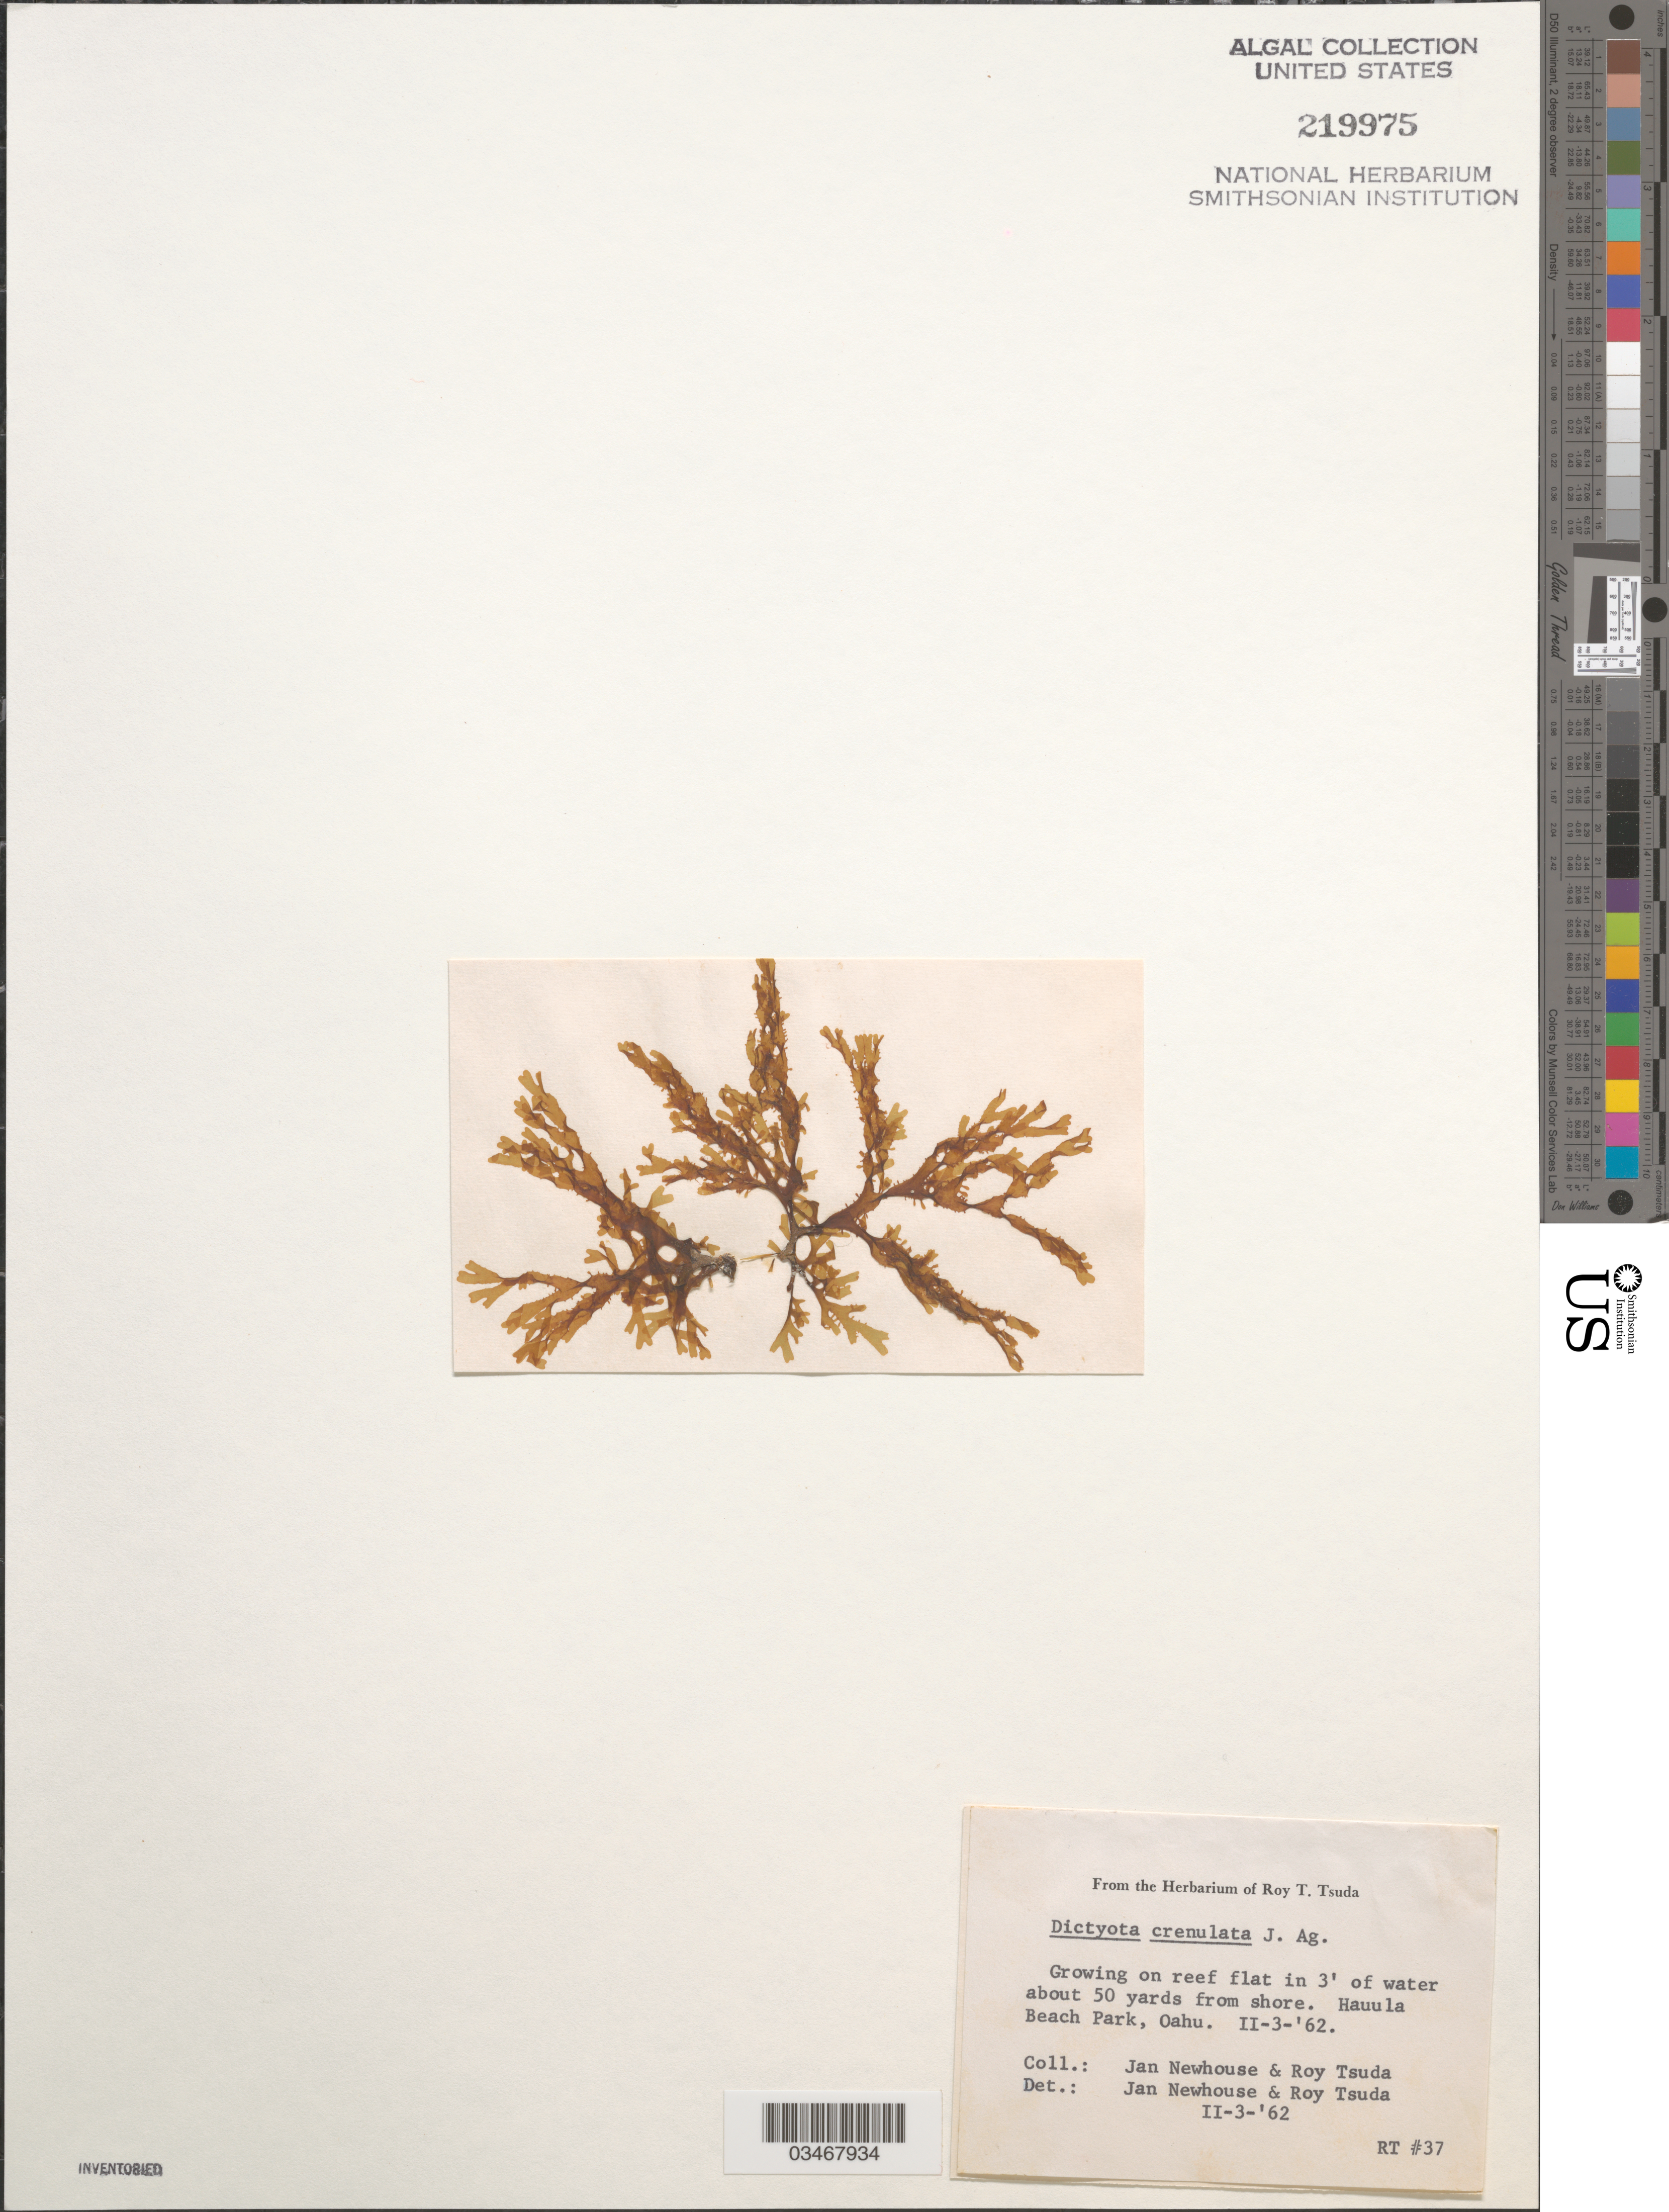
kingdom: Chromista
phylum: Ochrophyta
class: Phaeophyceae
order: Dictyotales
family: Dictyotaceae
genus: Dictyota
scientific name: Dictyota mertensii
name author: (C. Mart.) Kütz.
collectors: J. Newhouse & R. Tsuda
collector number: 37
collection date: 1962-02-03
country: United States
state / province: Hawaii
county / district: Honolulu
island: Oahu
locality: Hauula Beach Park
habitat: Growing on reef flat 50 yards in 3' water about 50 yards out from shore.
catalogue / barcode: US 219975